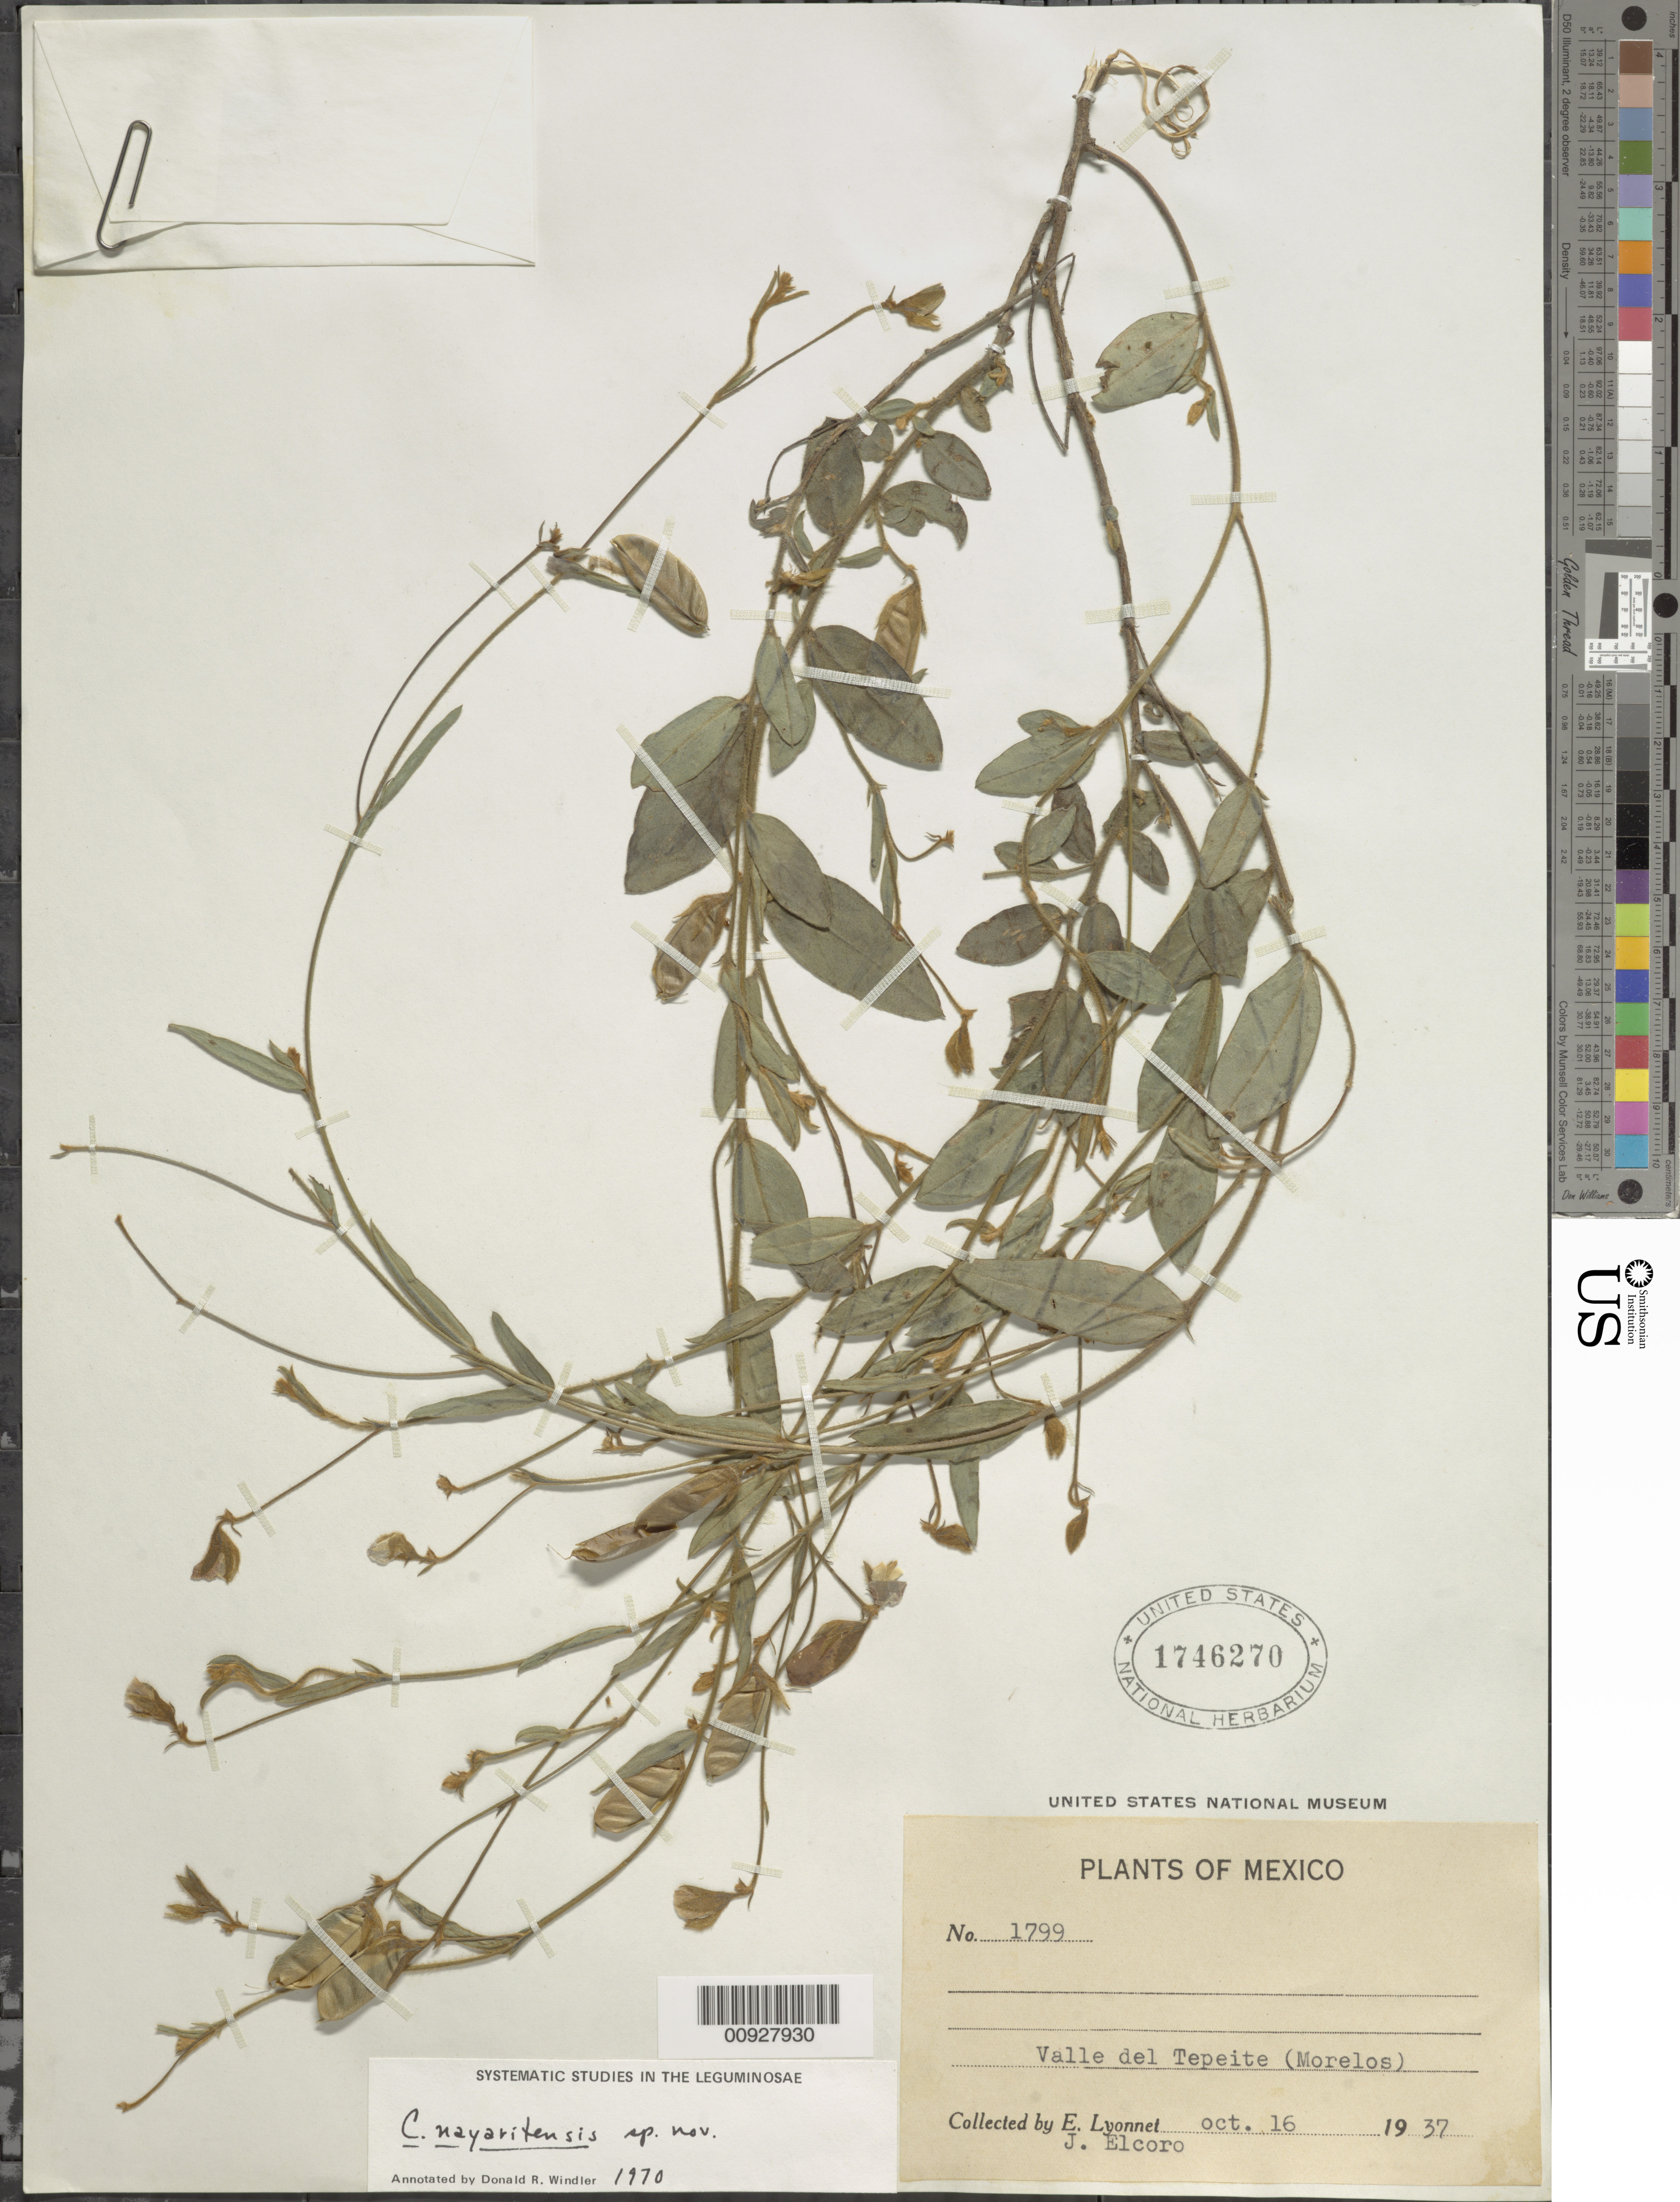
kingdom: Plantae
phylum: Tracheophyta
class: Magnoliopsida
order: Fabales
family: Fabaceae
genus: Crotalaria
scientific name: Crotalaria nayaritensis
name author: Windler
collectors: Bro. E. Lyonnet & J. Elcoro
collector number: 1799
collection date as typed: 16 Oct 1937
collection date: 1937-10-16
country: Mexico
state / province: Morelos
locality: Valle del Tepeite (Morelos).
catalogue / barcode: US 1746270